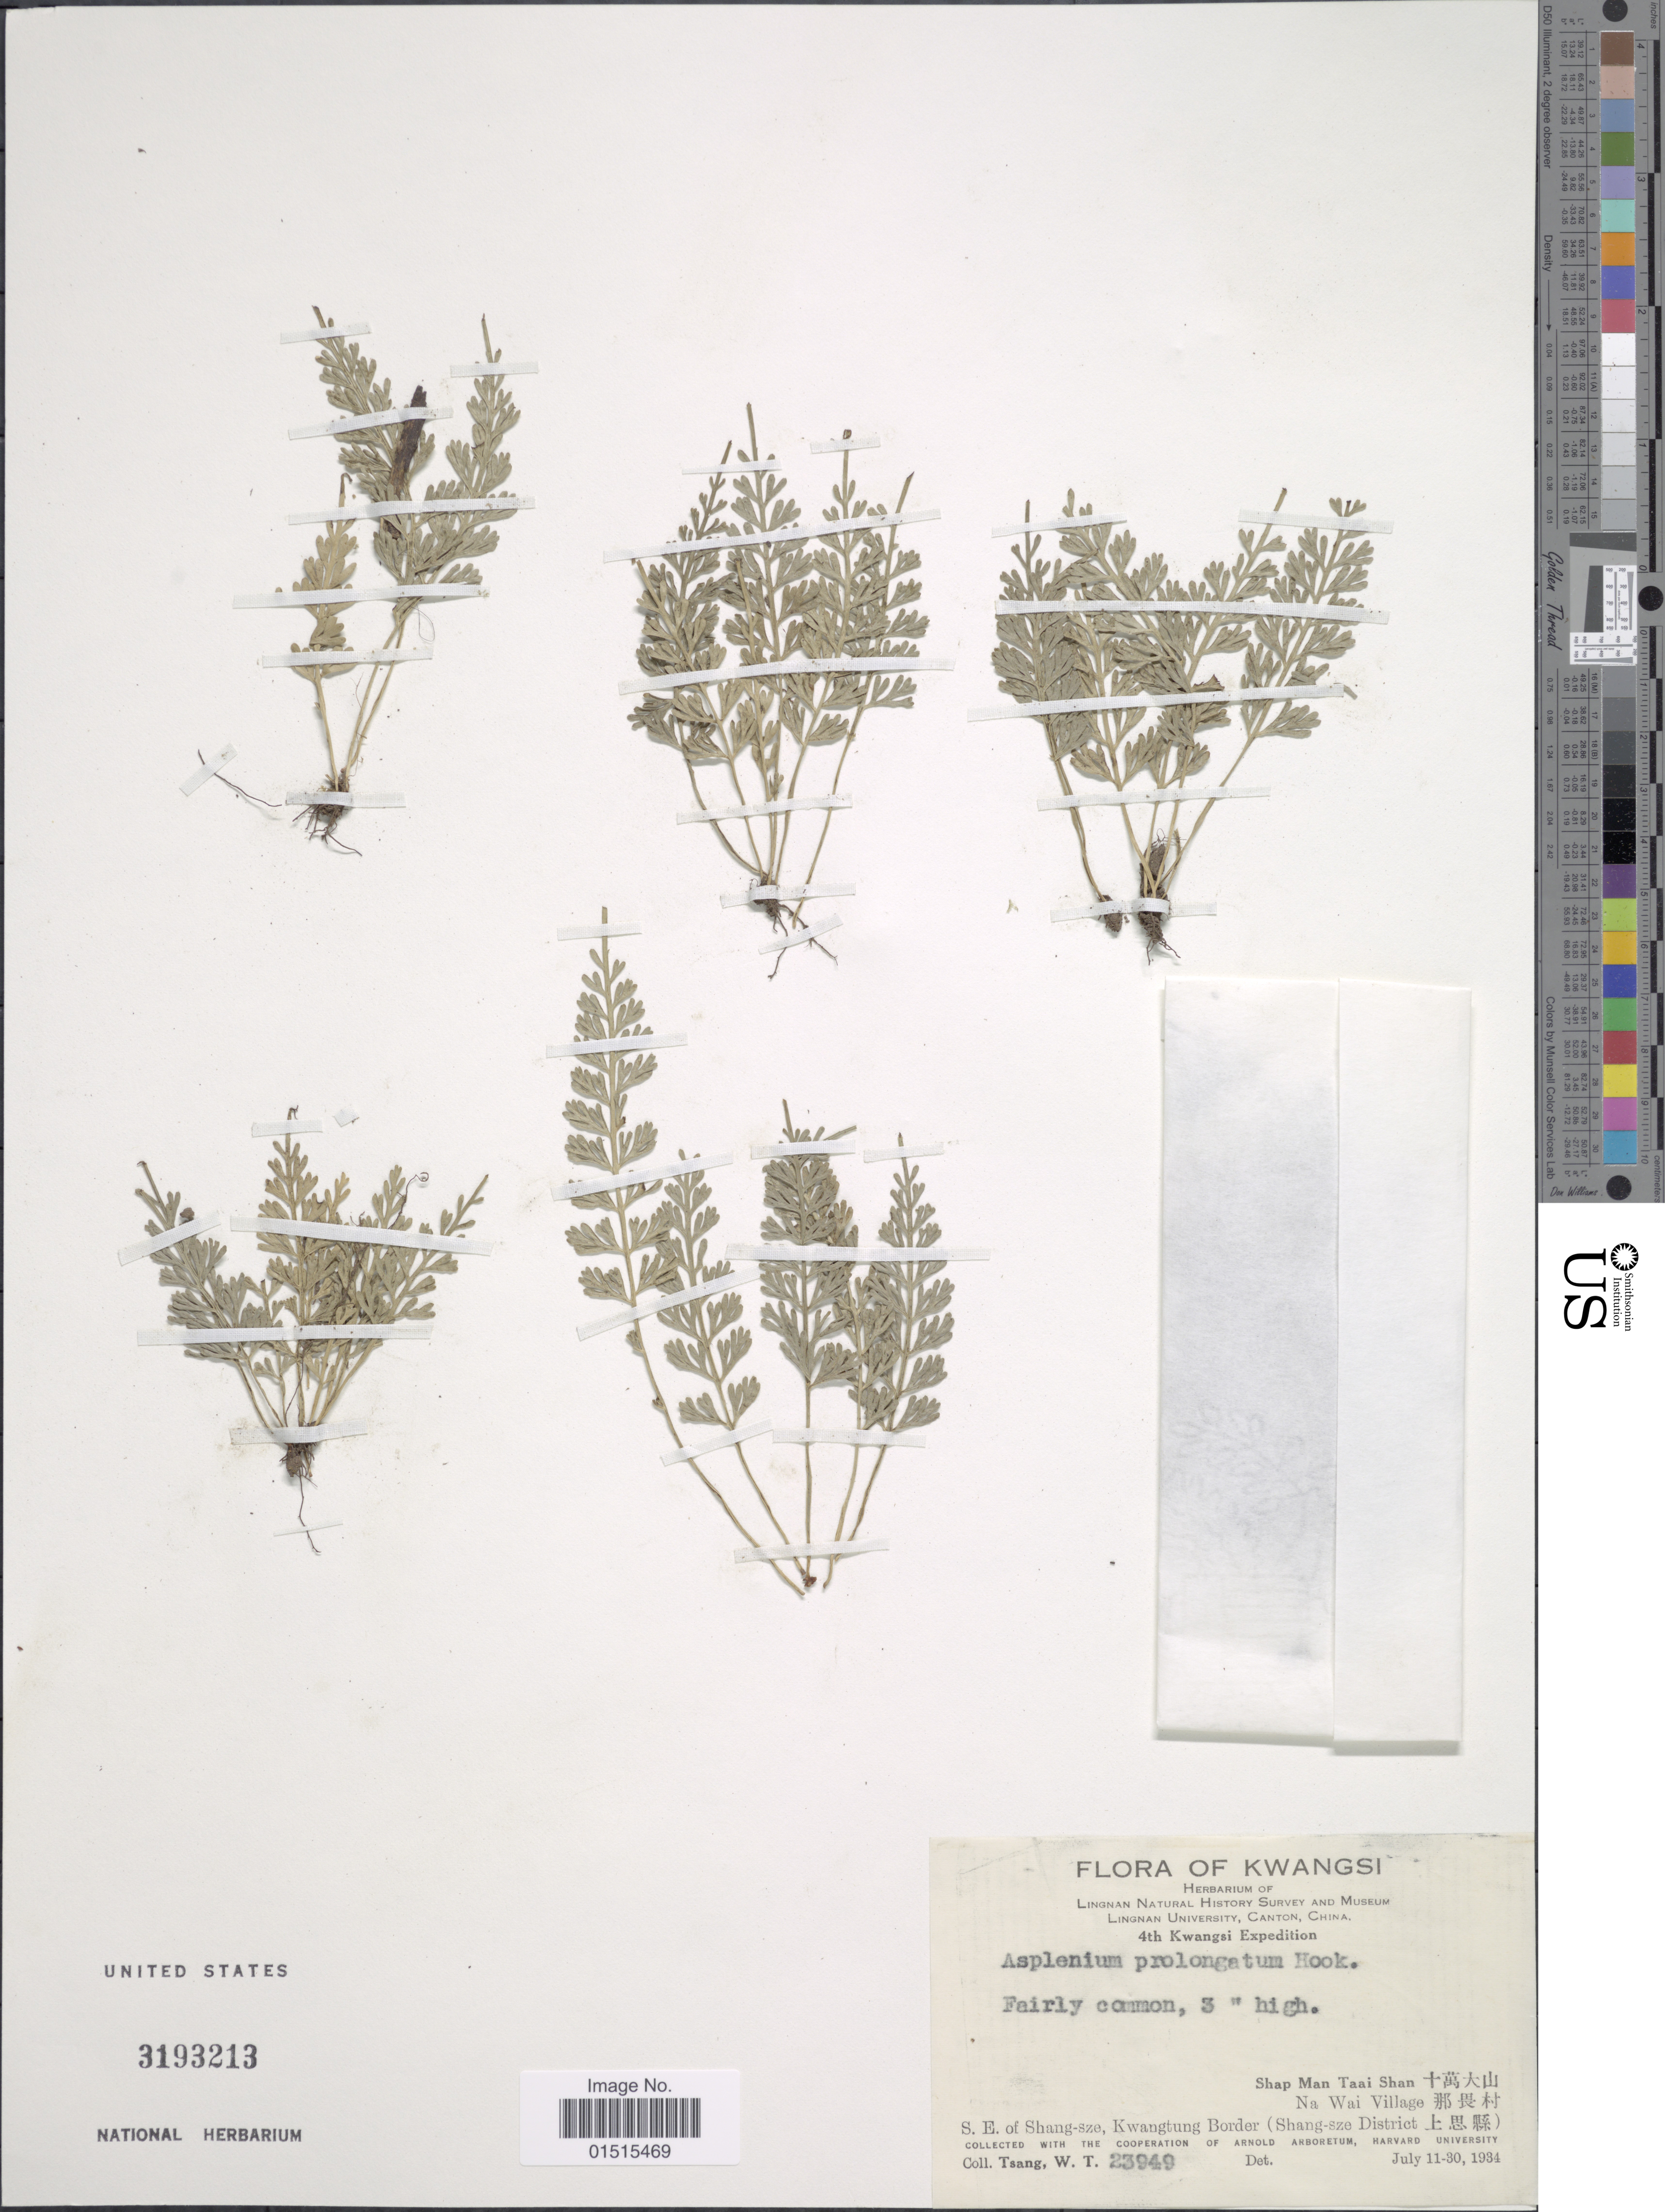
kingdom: Plantae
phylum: Tracheophyta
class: Polypodiopsida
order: Polypodiales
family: Aspleniaceae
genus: Asplenium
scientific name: Asplenium prolongatum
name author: Hook.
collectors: W. T. Tsang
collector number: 23949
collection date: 1934-07-11/1934-07-30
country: China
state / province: Guangxi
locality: Kwangsi, Shap Man Taai Shan, Na Wai Village, S.E. of Shang-sze Kwangtung Border (Shang-sze District)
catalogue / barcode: US 3193213